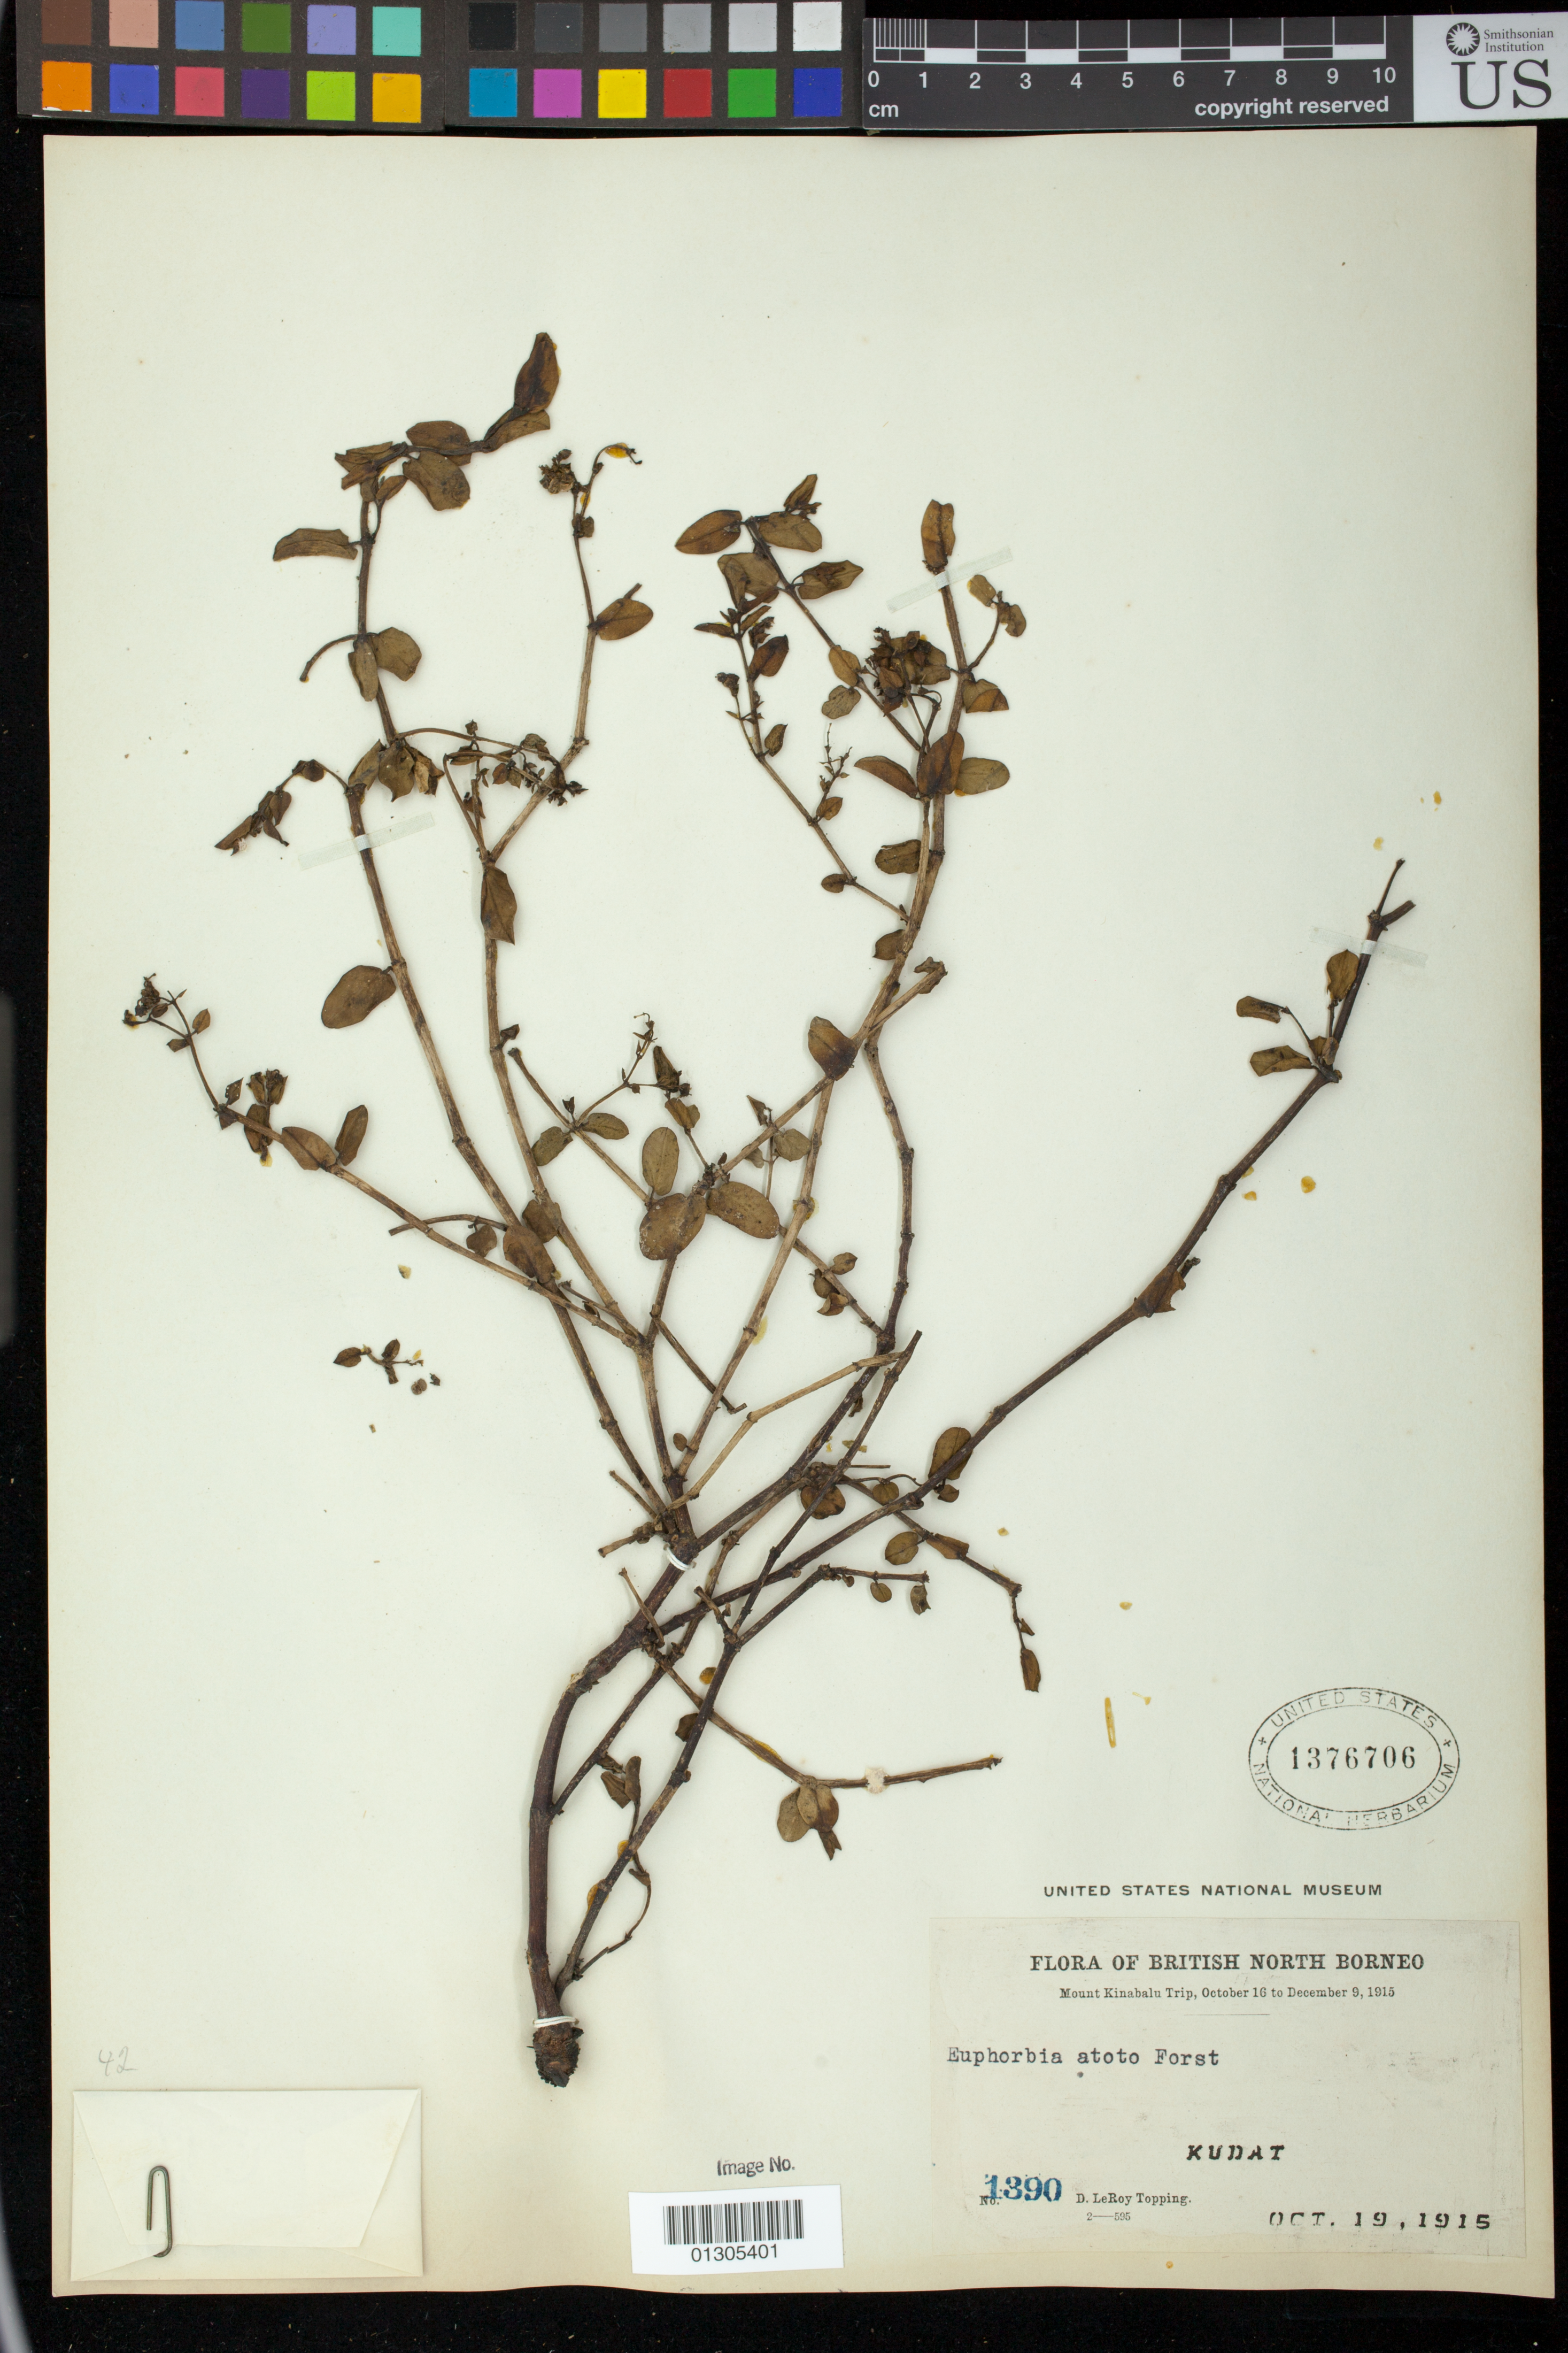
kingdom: Plantae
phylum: Tracheophyta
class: Magnoliopsida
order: Malpighiales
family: Euphorbiaceae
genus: Euphorbia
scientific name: Euphorbia chamissonis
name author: (Klotzsch ex Klotzsch & Garcke) Boiss.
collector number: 1390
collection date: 1915-10-19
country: Malaysia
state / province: Sabah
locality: Kudat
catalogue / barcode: US 1376706